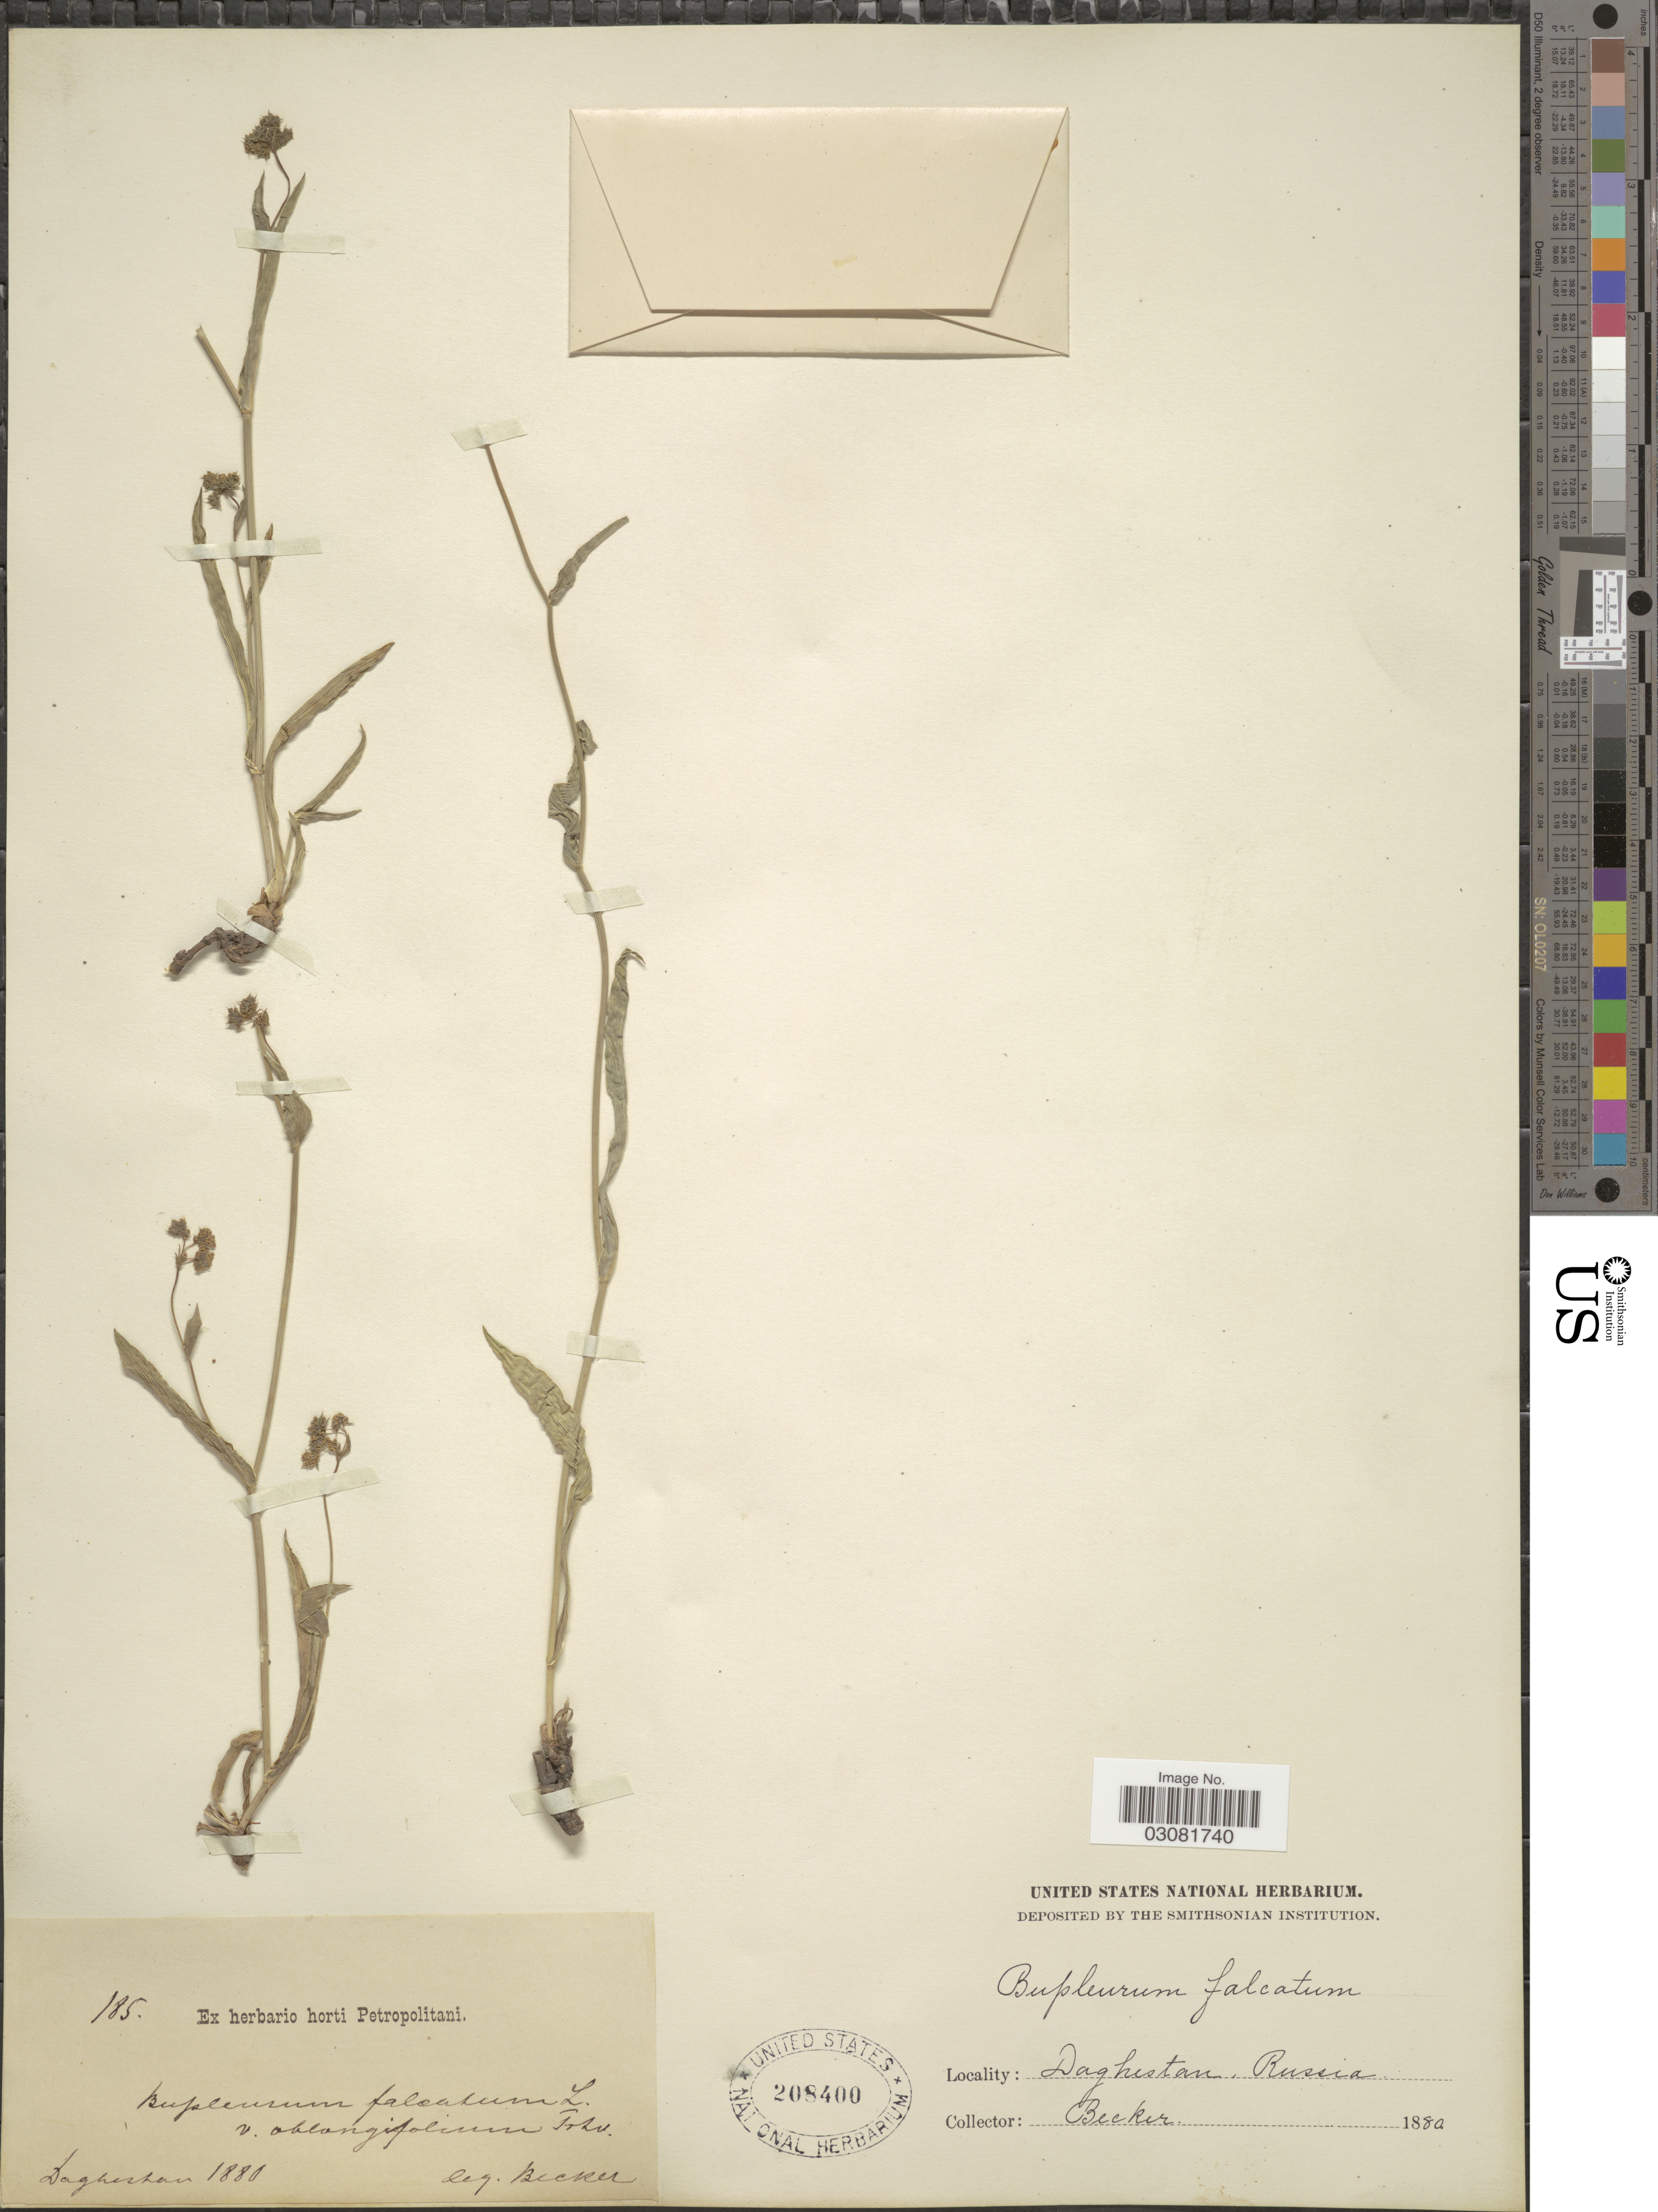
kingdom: Plantae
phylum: Tracheophyta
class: Magnoliopsida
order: Apiales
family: Apiaceae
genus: Bupleurum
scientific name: Bupleurum falcatum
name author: L.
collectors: -. Becker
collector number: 185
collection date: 1880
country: Russian Federation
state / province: Dagestan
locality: Daghestan.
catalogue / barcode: US 208400